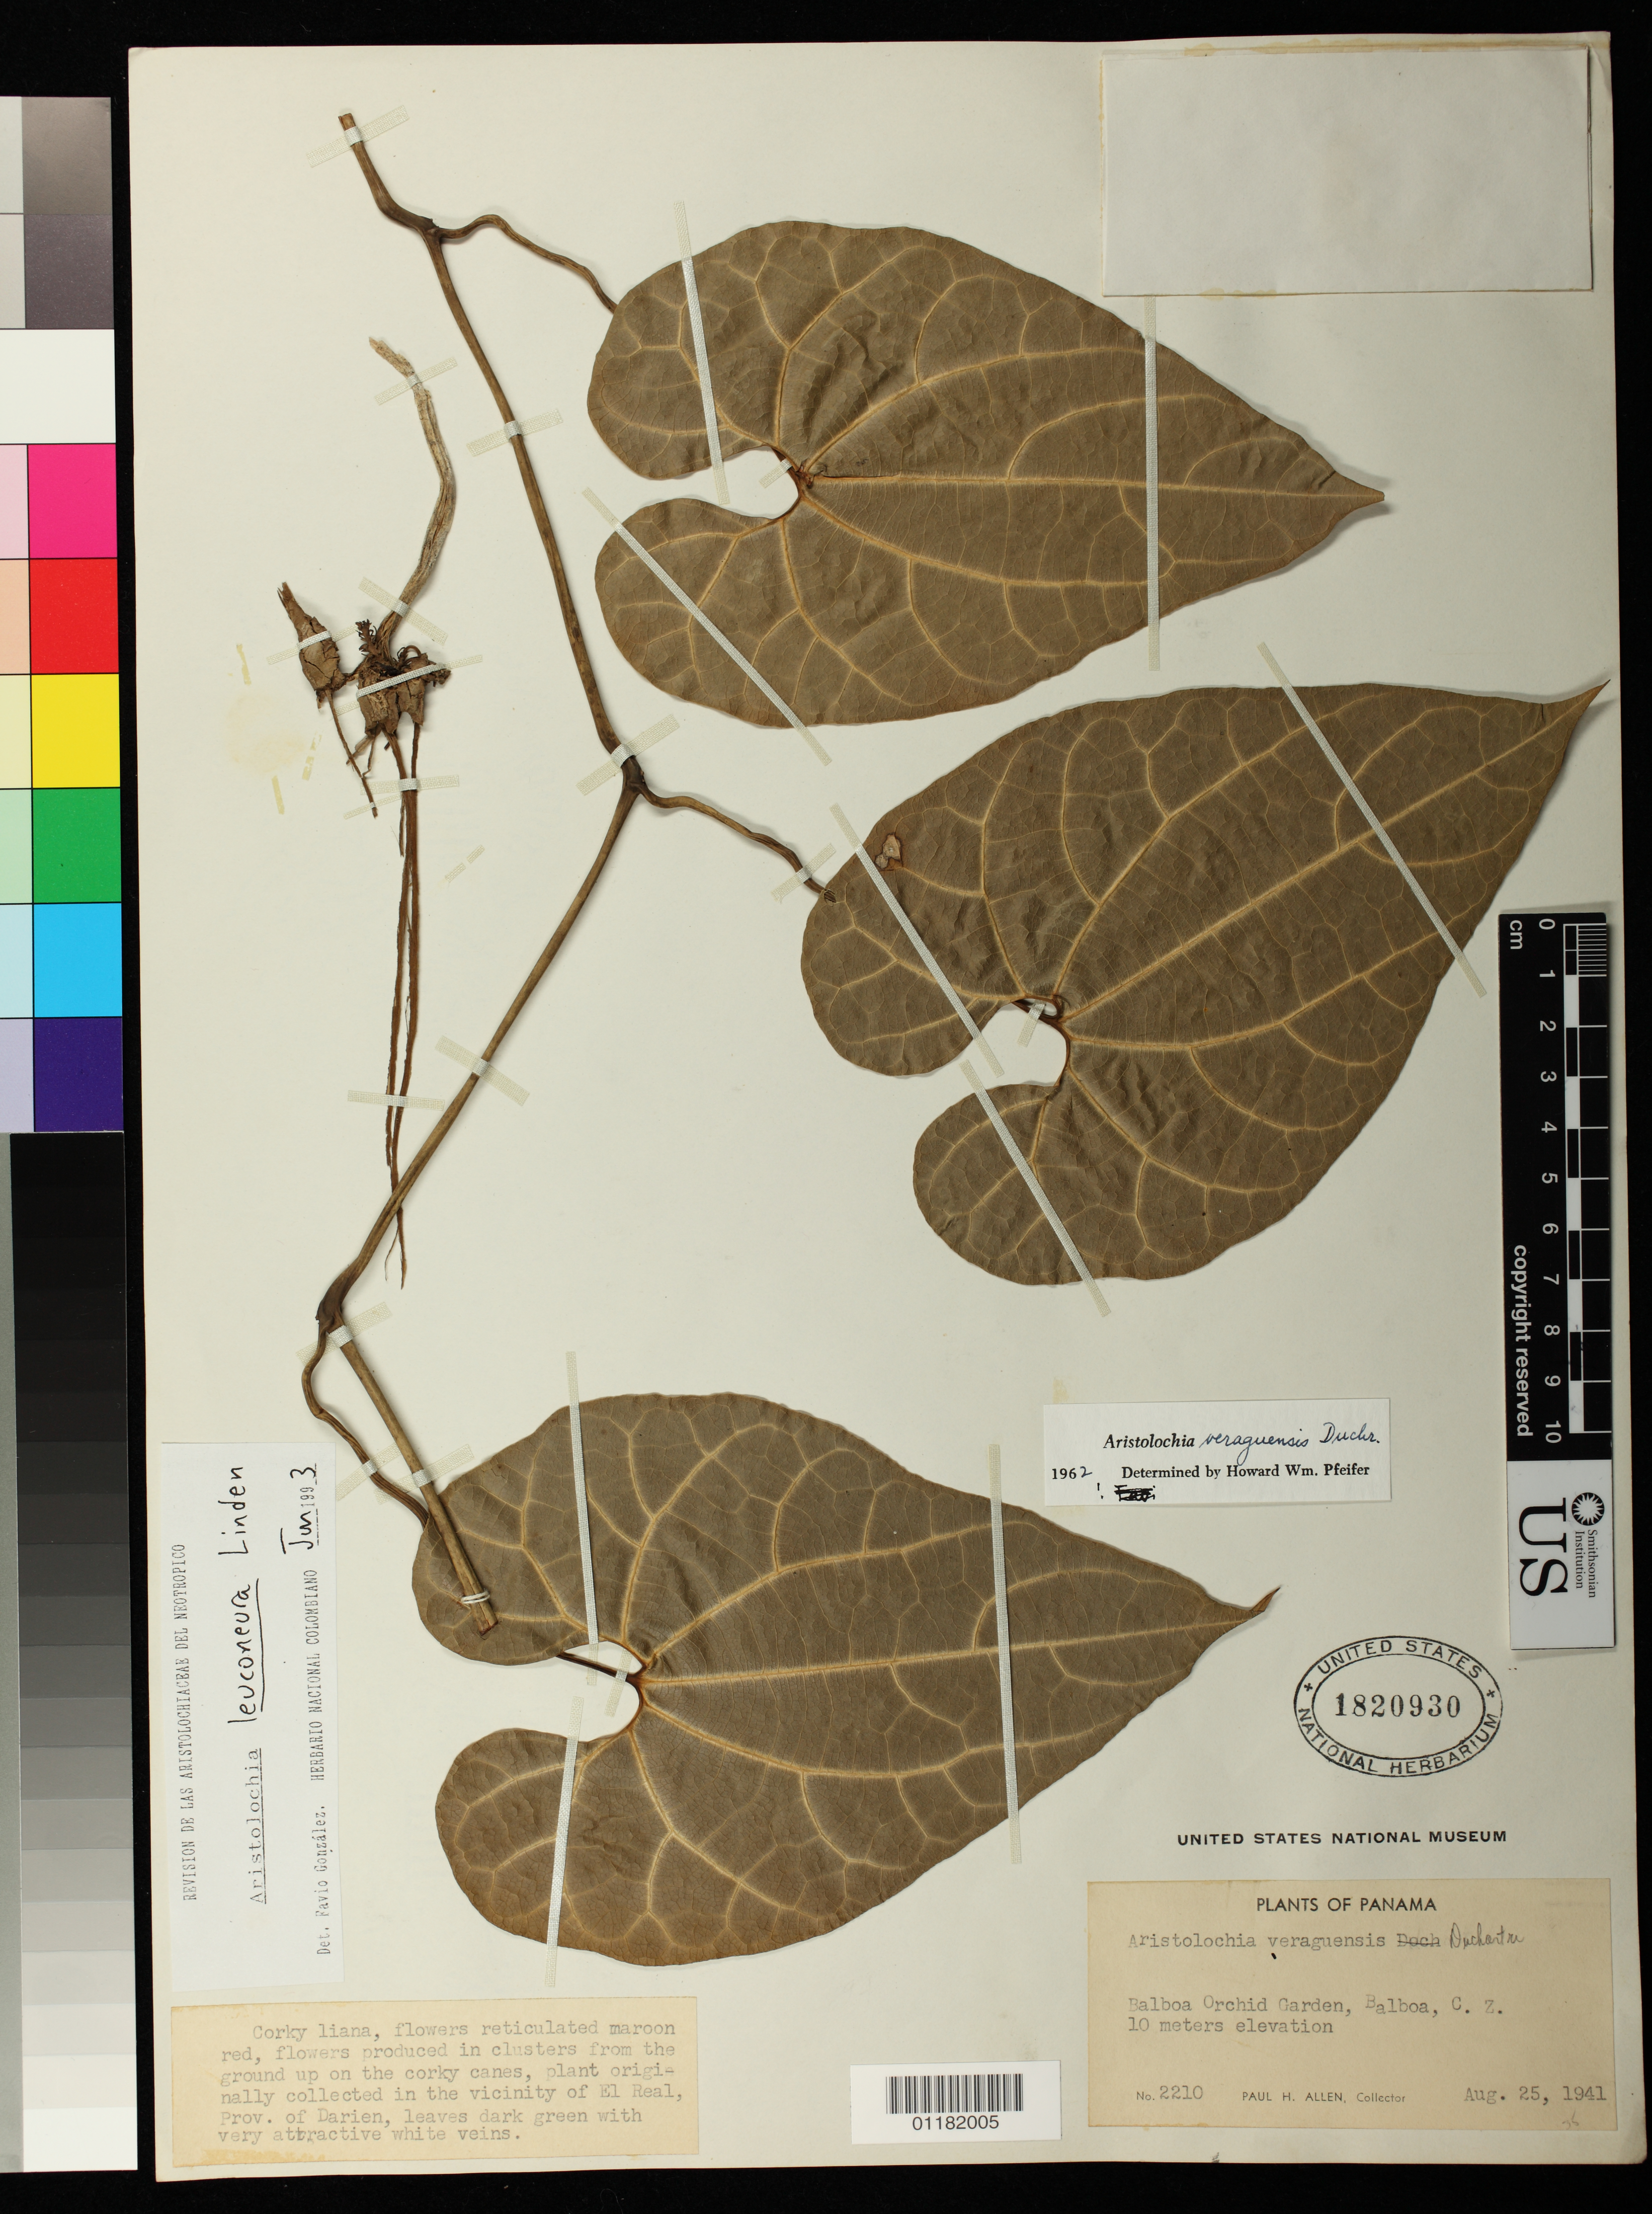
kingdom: Plantae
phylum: Tracheophyta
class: Magnoliopsida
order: Piperales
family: Aristolochiaceae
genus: Aristolochia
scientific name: Aristolochia leuconeura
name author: Linden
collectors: P. H. Allen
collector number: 2210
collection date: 1941-08-25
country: Panama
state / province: Panamá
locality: Balboa Orchid Garden, Balboa, C.Z.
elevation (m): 10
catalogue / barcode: US 1820930